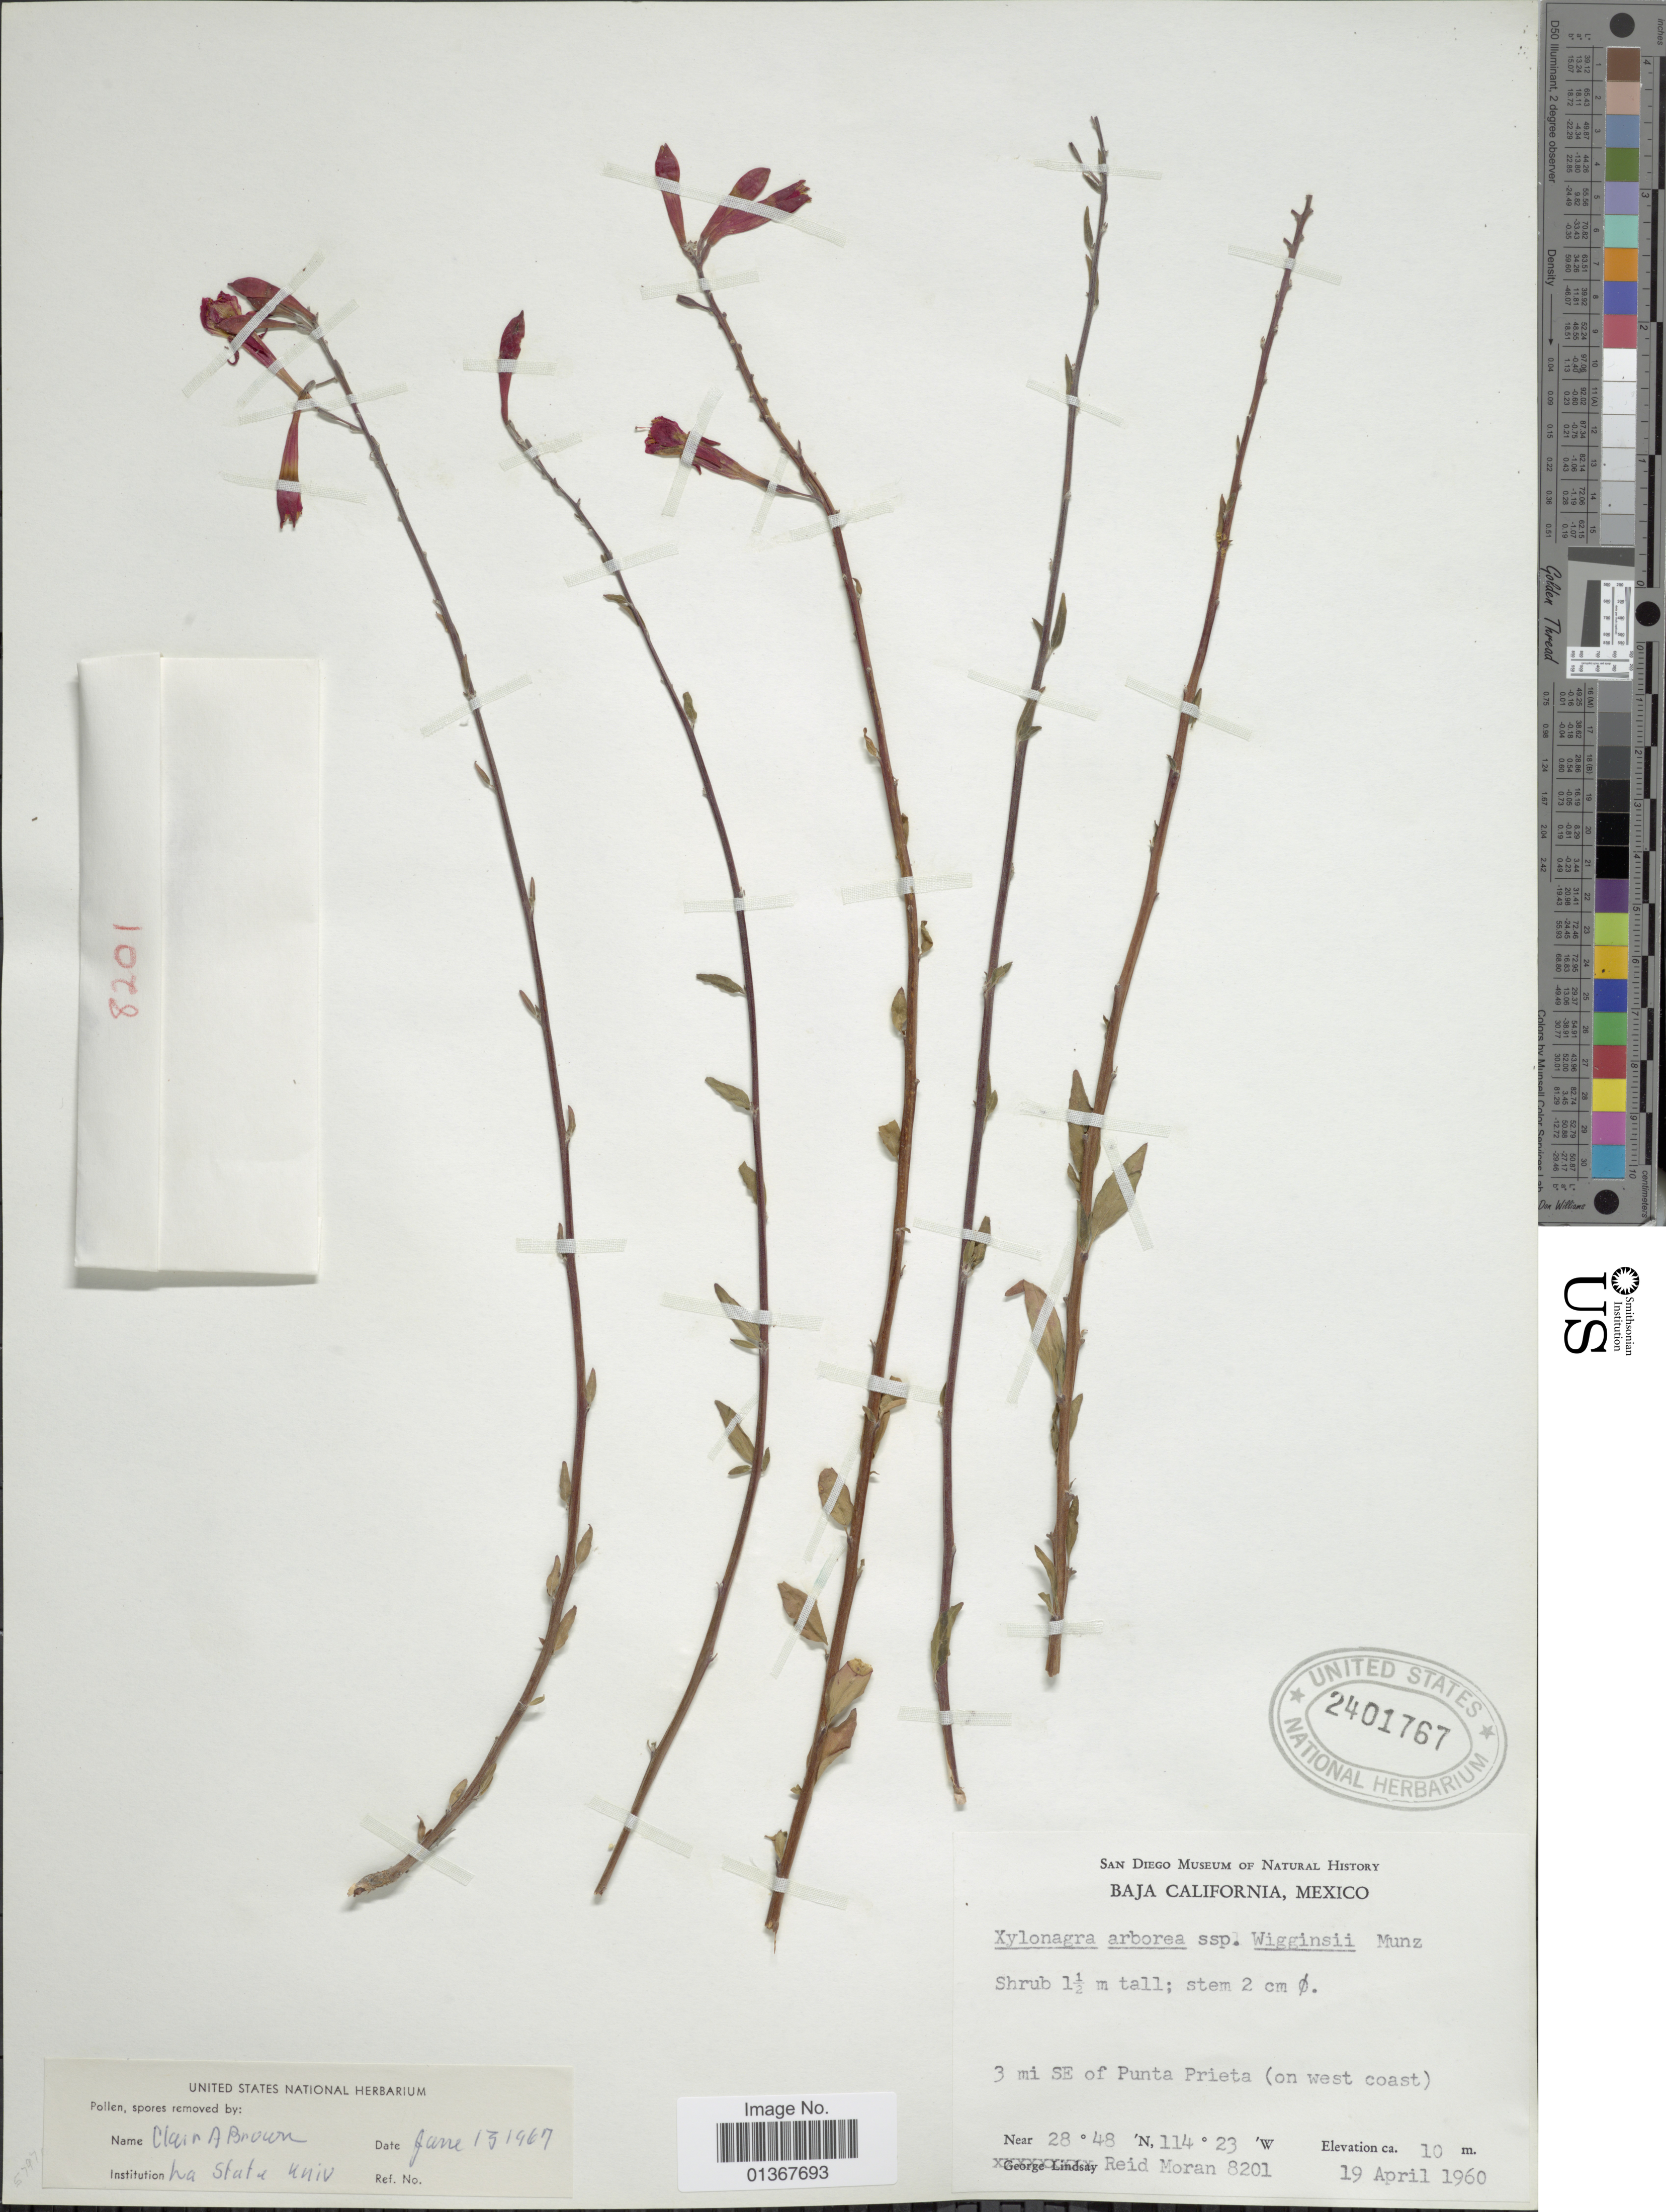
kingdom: Plantae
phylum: Tracheophyta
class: Magnoliopsida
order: Myrtales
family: Onagraceae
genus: Xylonagra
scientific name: Xylonagra arborea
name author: (Kellogg) Donn. Sm. & Rose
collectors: R. V. Moran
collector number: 8201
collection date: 1960-04-19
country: Mexico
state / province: Baja California Norte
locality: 3 mi SE of Punta Prieta (on west coast).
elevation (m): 10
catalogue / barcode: US 2401767